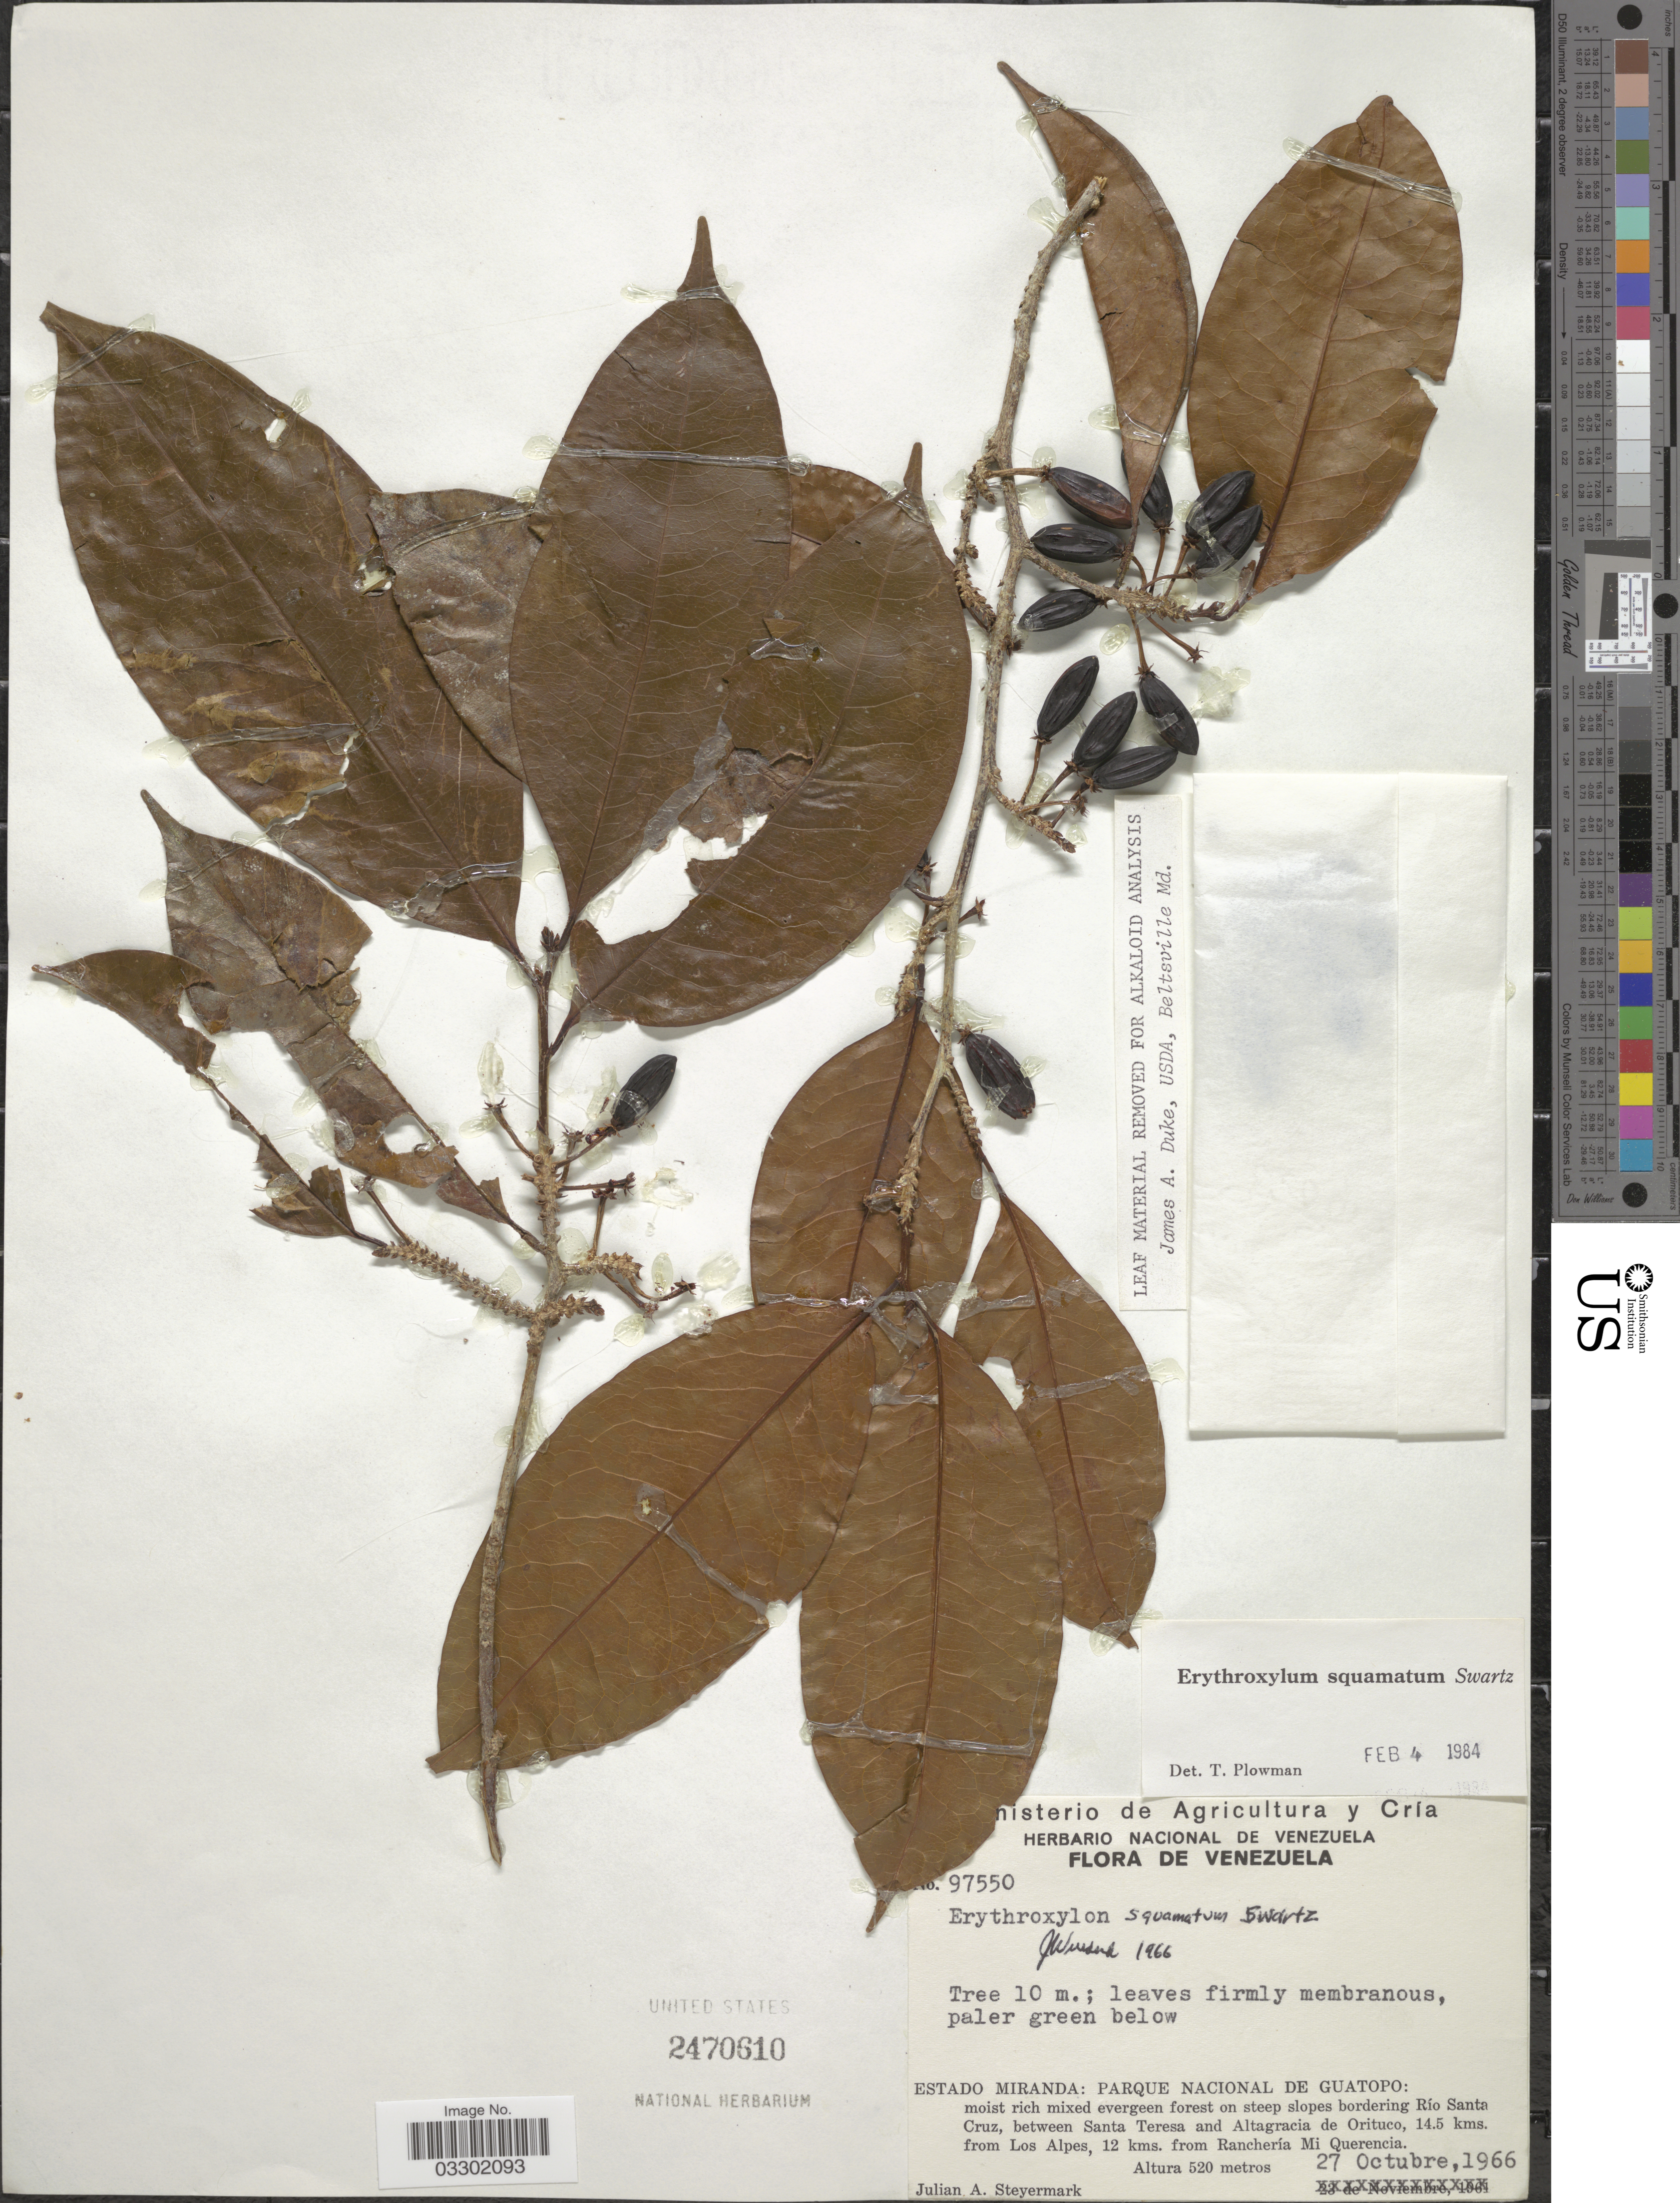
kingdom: Plantae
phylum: Tracheophyta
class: Magnoliopsida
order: Malpighiales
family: Erythroxylaceae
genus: Erythroxylum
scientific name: Erythroxylum squamatum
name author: Sw.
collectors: J. Steyermark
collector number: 97550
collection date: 1966-10-27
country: Venezuela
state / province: Miranda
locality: Parque Nacional de Guatopo: moist rich mixed evergreen forest on steep slopes Río Santa Cruz, between Santa Teresa and Altagracia de Orituco, 14.5 kms. from Los Alpes, 12 kms. from Ranchería Mi Querencia.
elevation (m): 520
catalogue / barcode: US 2470610